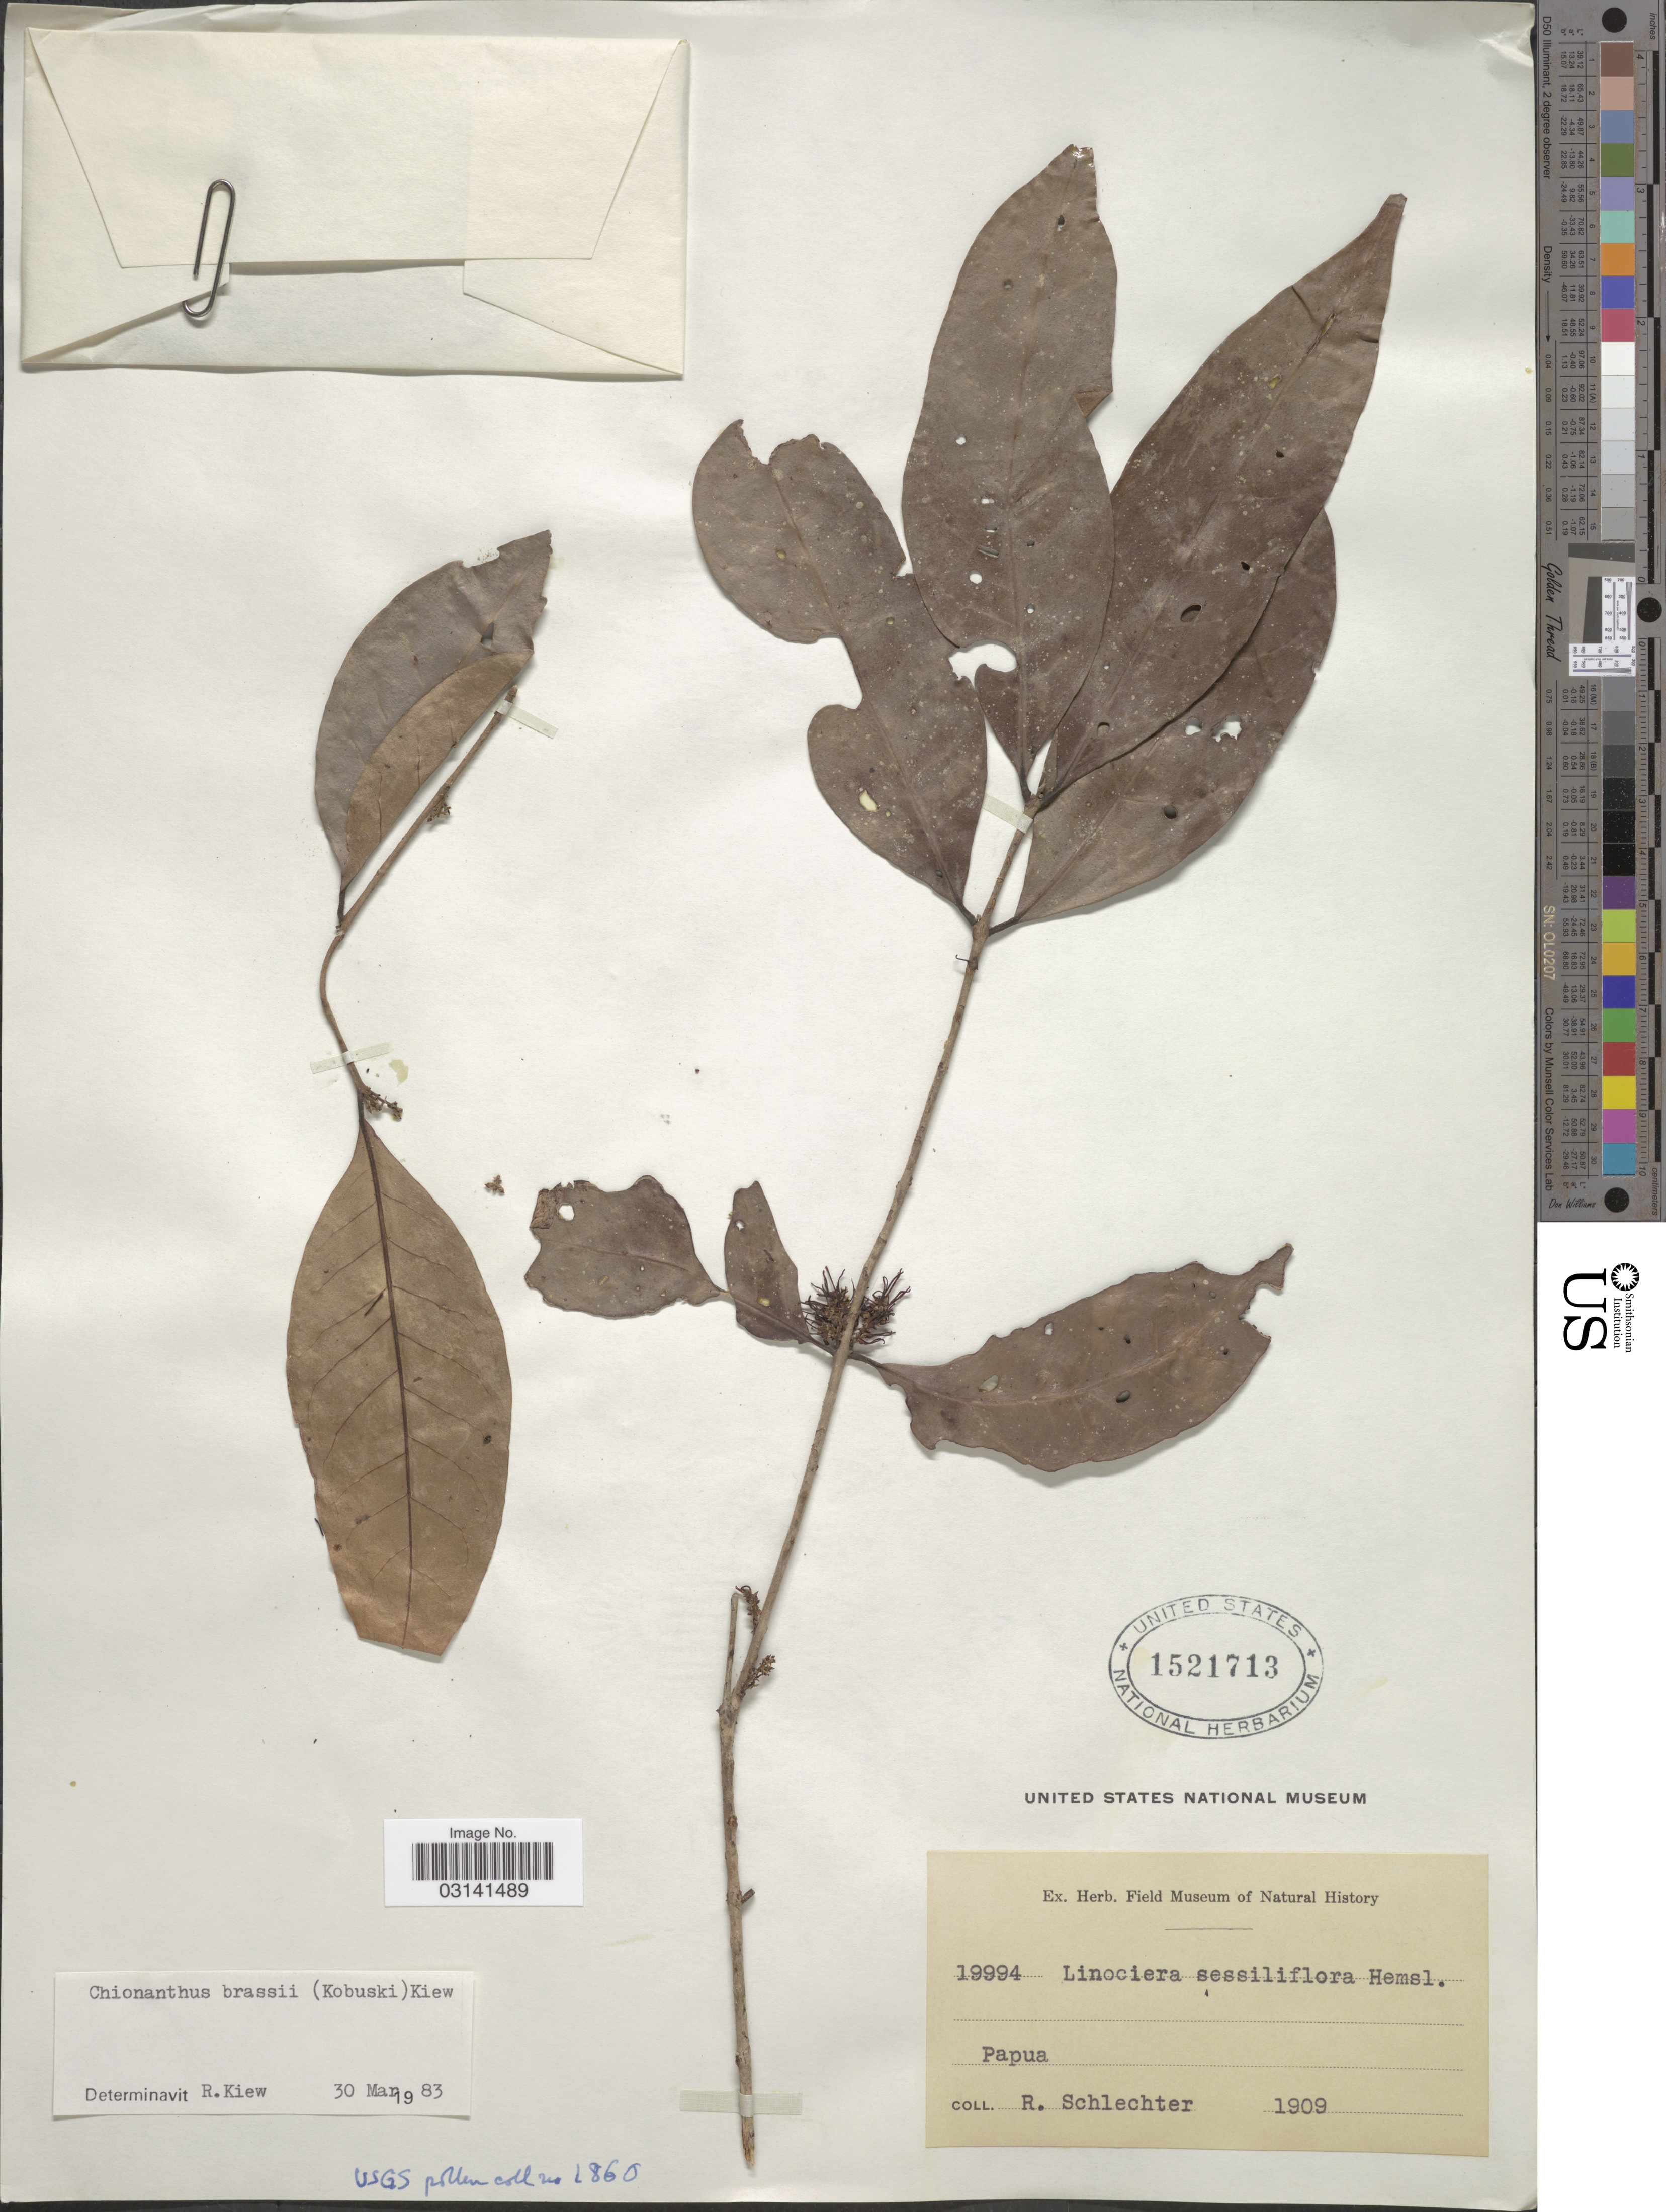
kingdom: Plantae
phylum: Tracheophyta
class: Magnoliopsida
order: Lamiales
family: Oleaceae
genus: Chionanthus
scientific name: Chionanthus brassii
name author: (Kobuski) Kiew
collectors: F. R. R. Schlechter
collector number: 19994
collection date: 1909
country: Papua New Guinea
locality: Papua.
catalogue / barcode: US 1521713